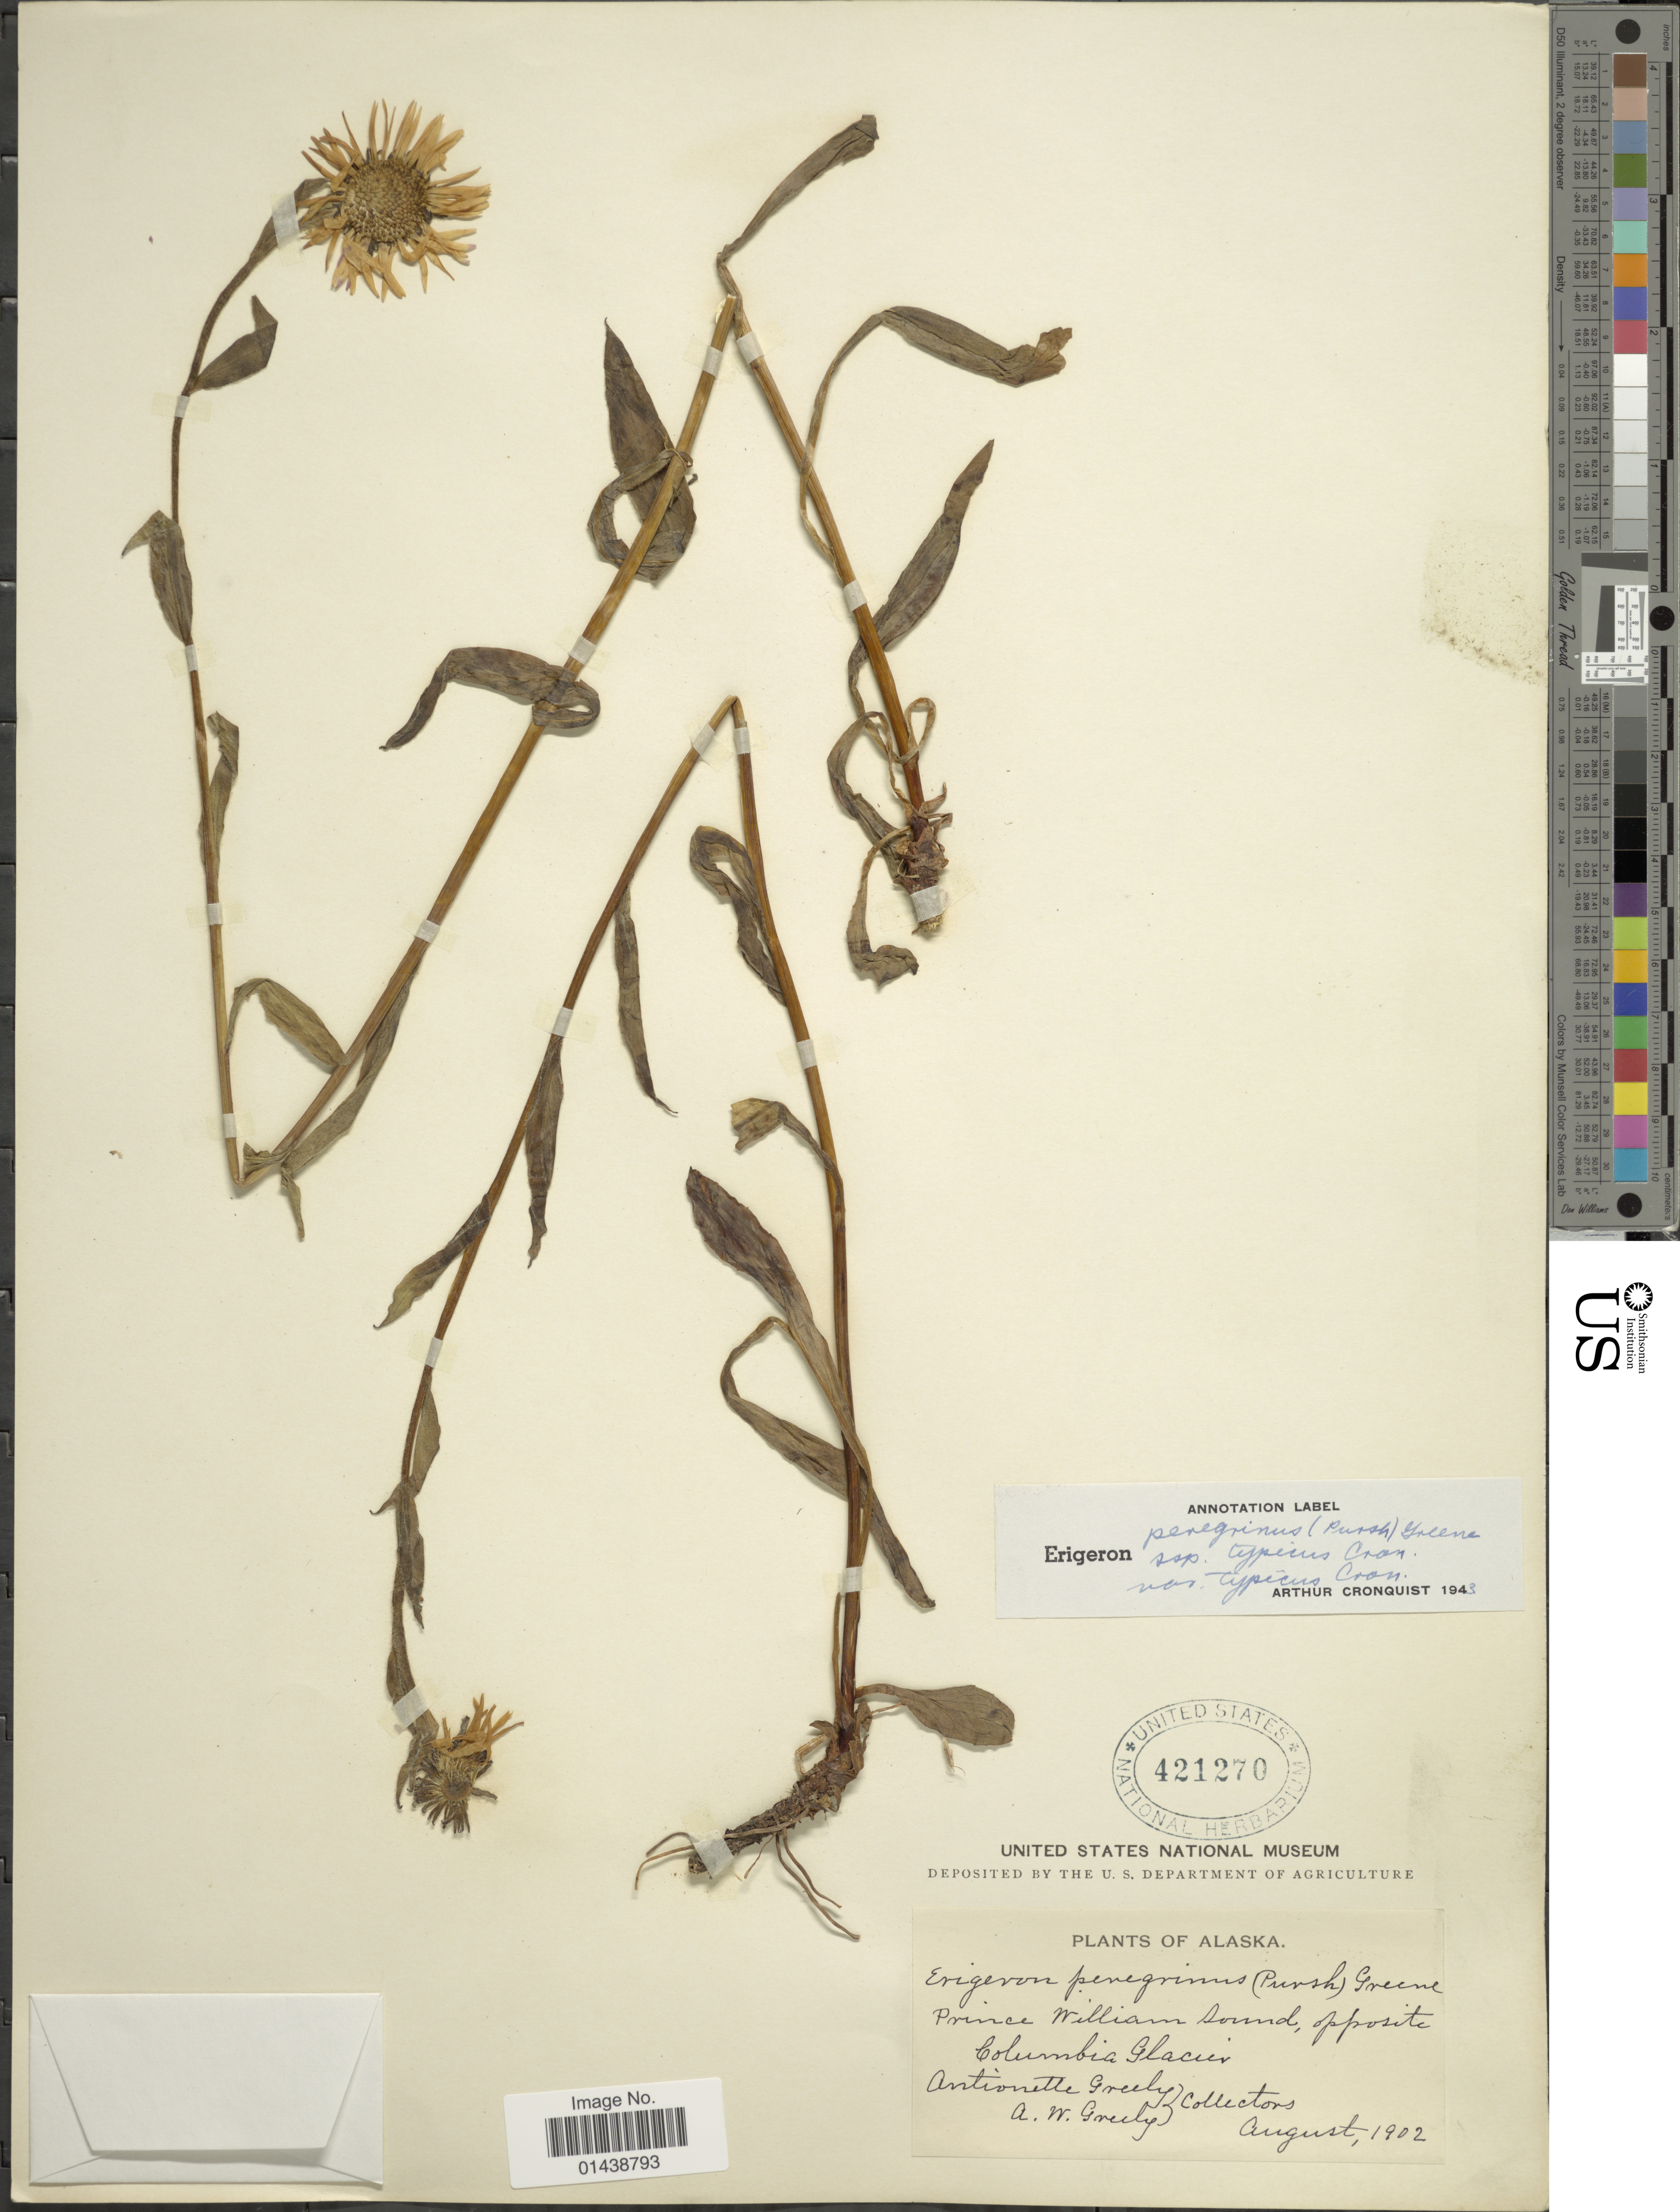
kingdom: Plantae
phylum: Tracheophyta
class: Magnoliopsida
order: Asterales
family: Asteraceae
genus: Erigeron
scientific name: Erigeron peregrinus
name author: (Banks ex Pursh) Greene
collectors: A. Greely & A. Greely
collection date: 1902-08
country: United States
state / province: Alaska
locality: Prince William Sound, opposite Columbia Glacier.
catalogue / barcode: US 421270